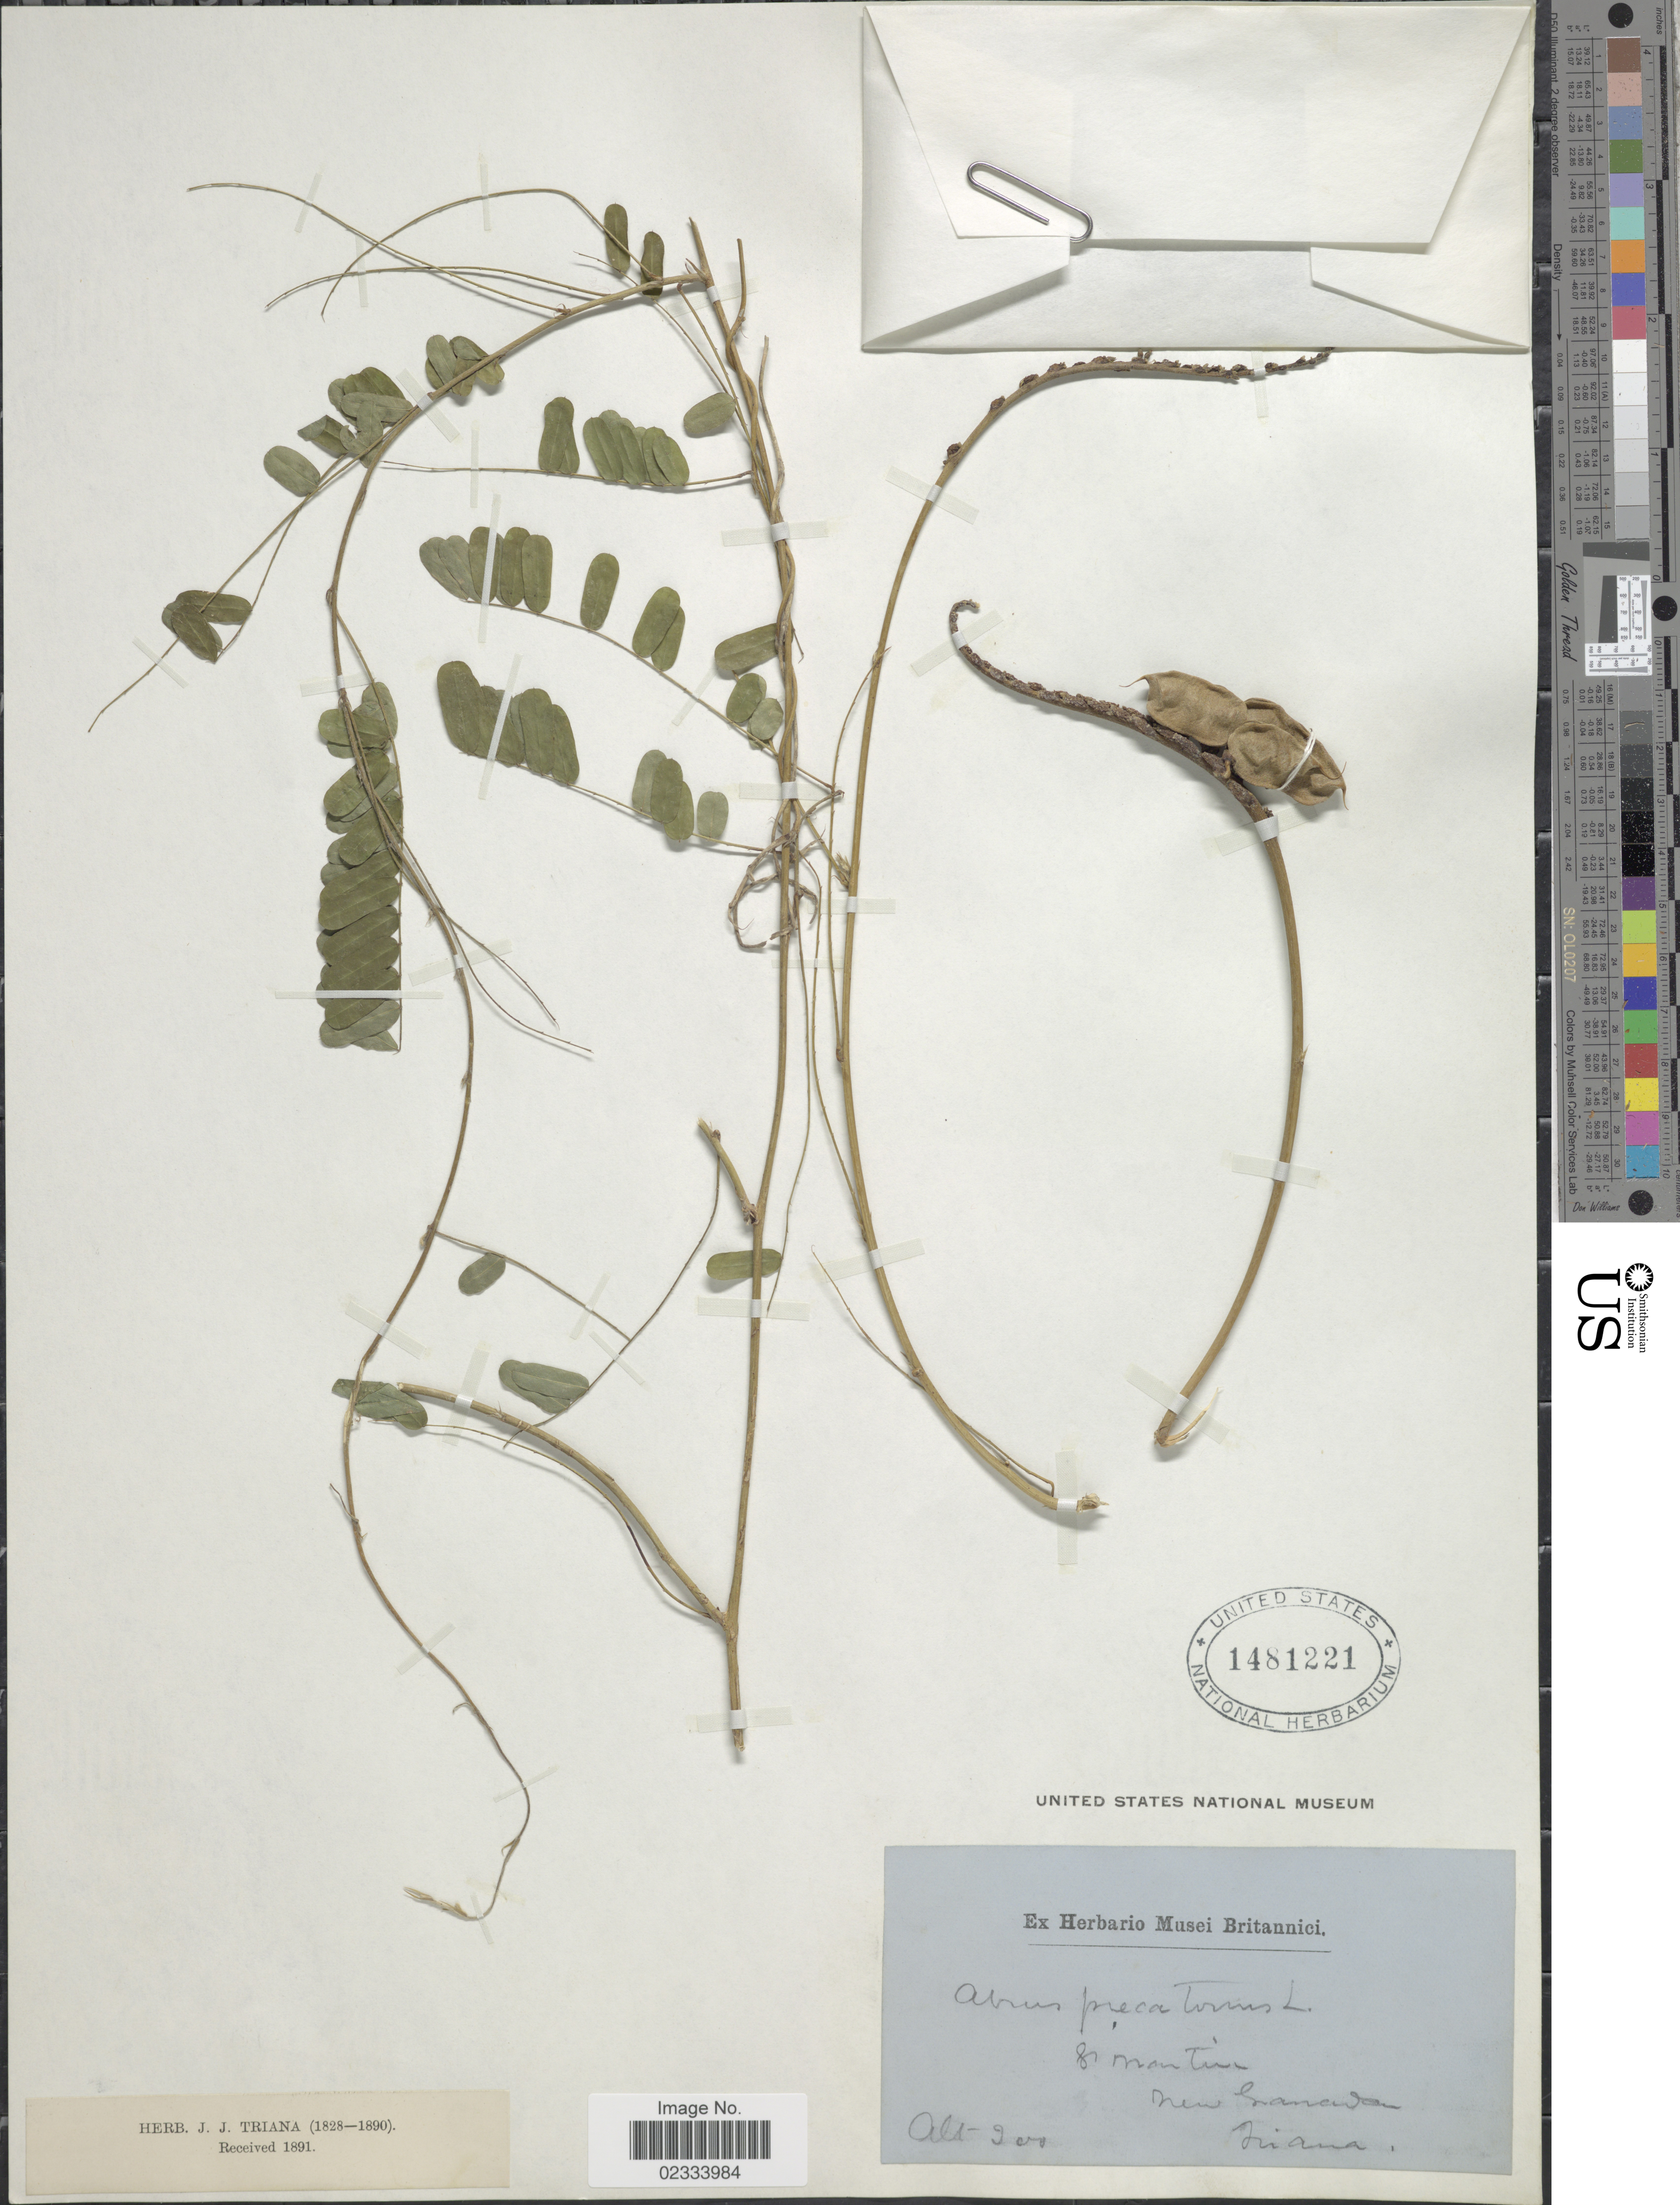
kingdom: Plantae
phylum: Tracheophyta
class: Magnoliopsida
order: Fabales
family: Fabaceae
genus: Abrus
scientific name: Abrus precatorius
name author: L.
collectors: J. J. Triana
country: Anguilla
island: Anguilla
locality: St. Martin, New Granada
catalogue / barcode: US 1481221